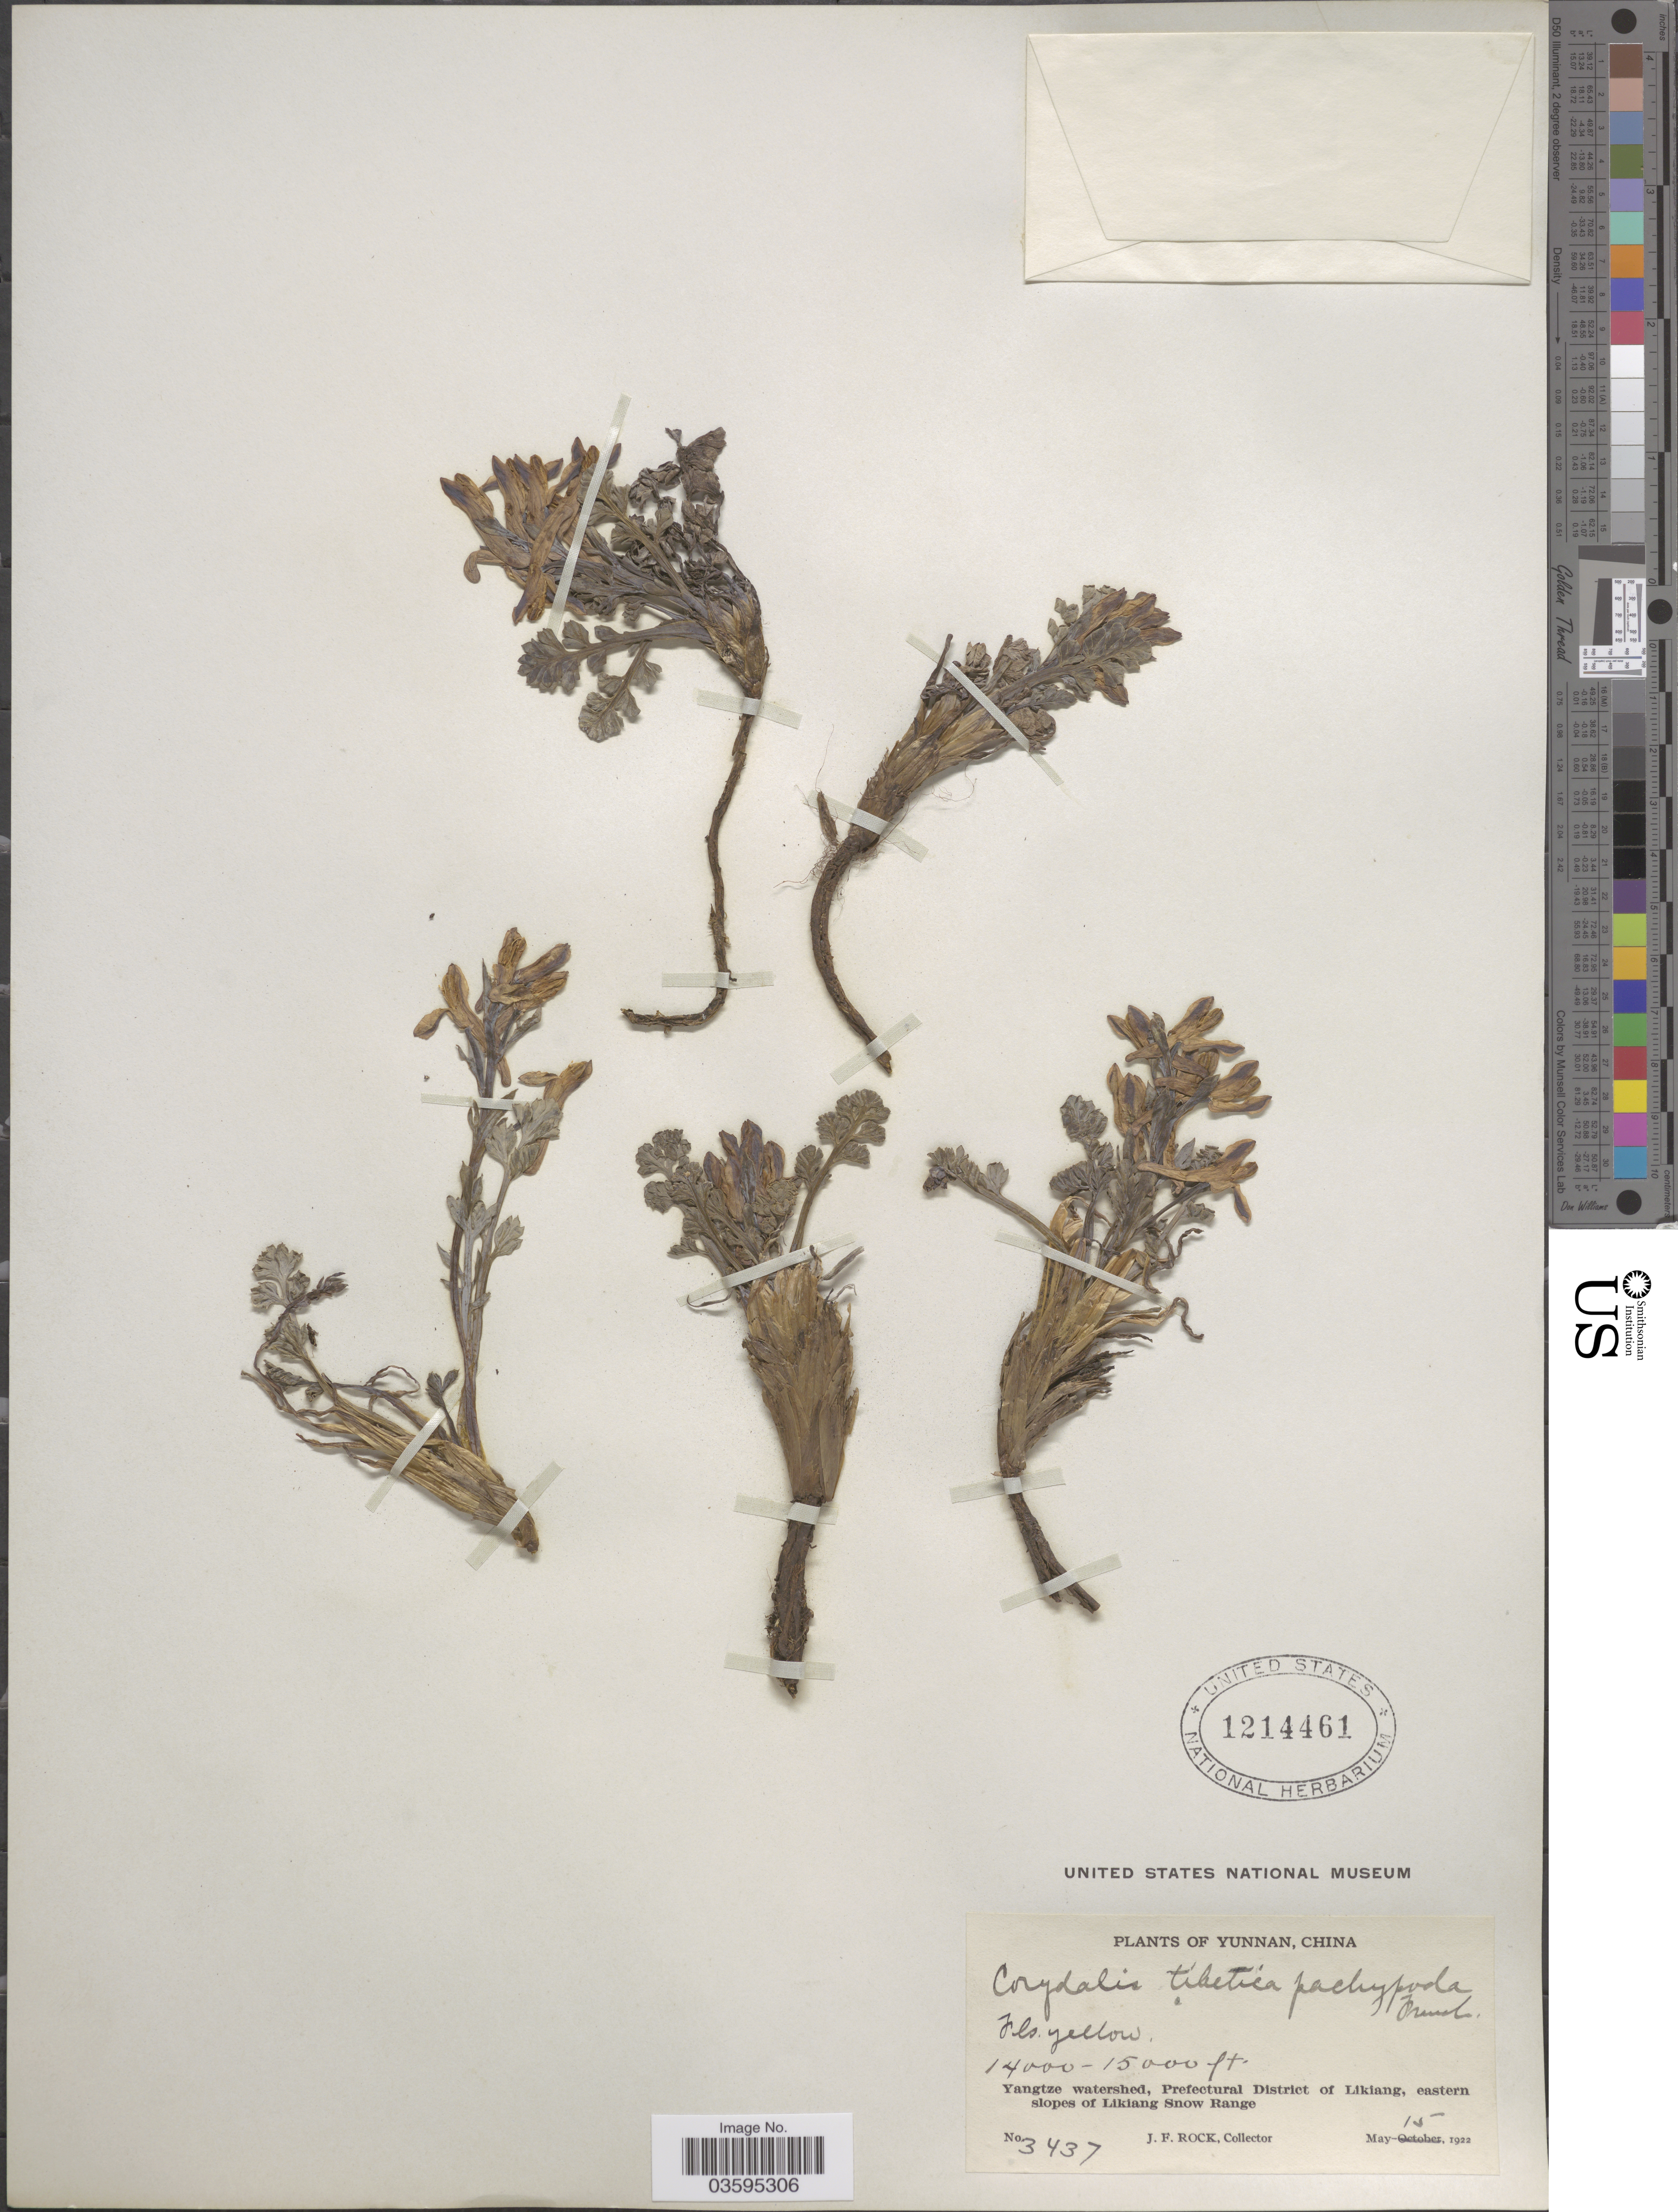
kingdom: Plantae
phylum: Tracheophyta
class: Magnoliopsida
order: Ranunculales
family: Papaveraceae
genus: Corydalis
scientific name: Corydalis tibetica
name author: Hook. f. & Thomson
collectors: J. Rock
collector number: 3437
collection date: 1922-05-15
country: China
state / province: Yunnan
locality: Yangtze watershed, Prefectural District of Likiang, eastern slopes of Likiang Snow Range.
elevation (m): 4267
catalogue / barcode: US 1214461